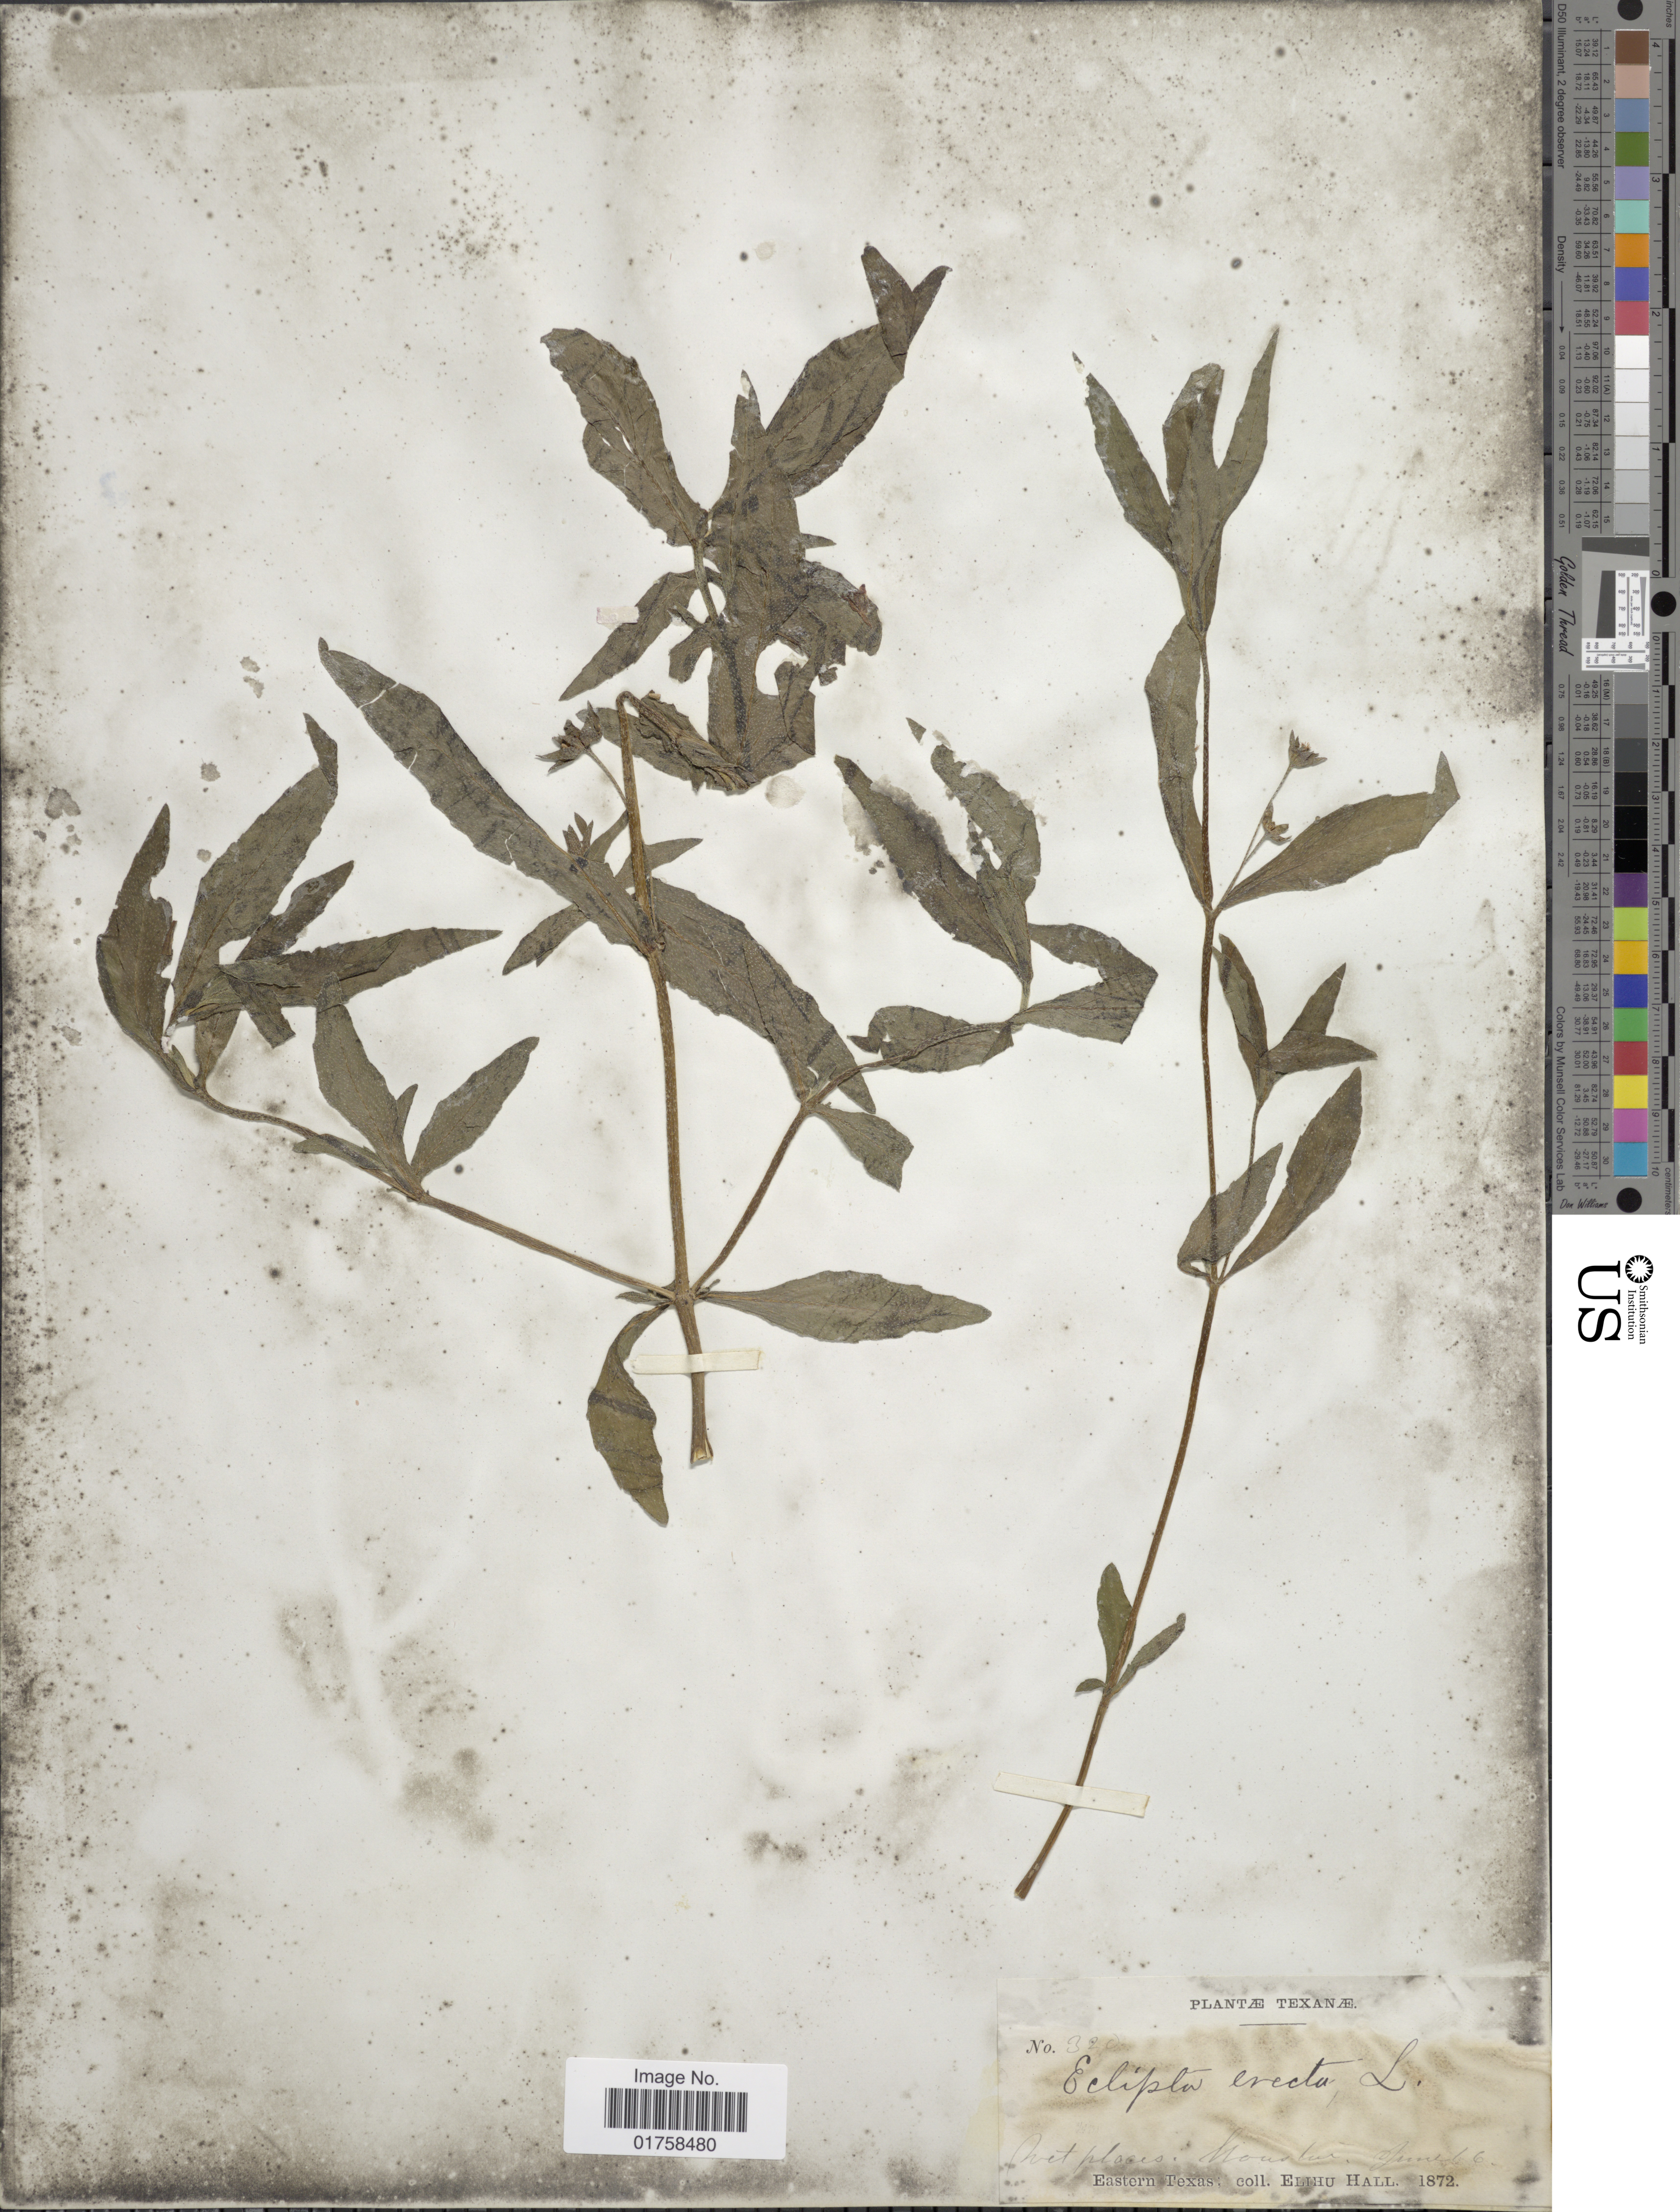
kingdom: Plantae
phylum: Tracheophyta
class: Magnoliopsida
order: Asterales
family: Asteraceae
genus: Eclipta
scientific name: Eclipta alba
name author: (L.) Hassk.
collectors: E. Hall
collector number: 320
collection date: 1872-06-06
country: United States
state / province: Texas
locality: Eastern Texas. Wet places. Houston